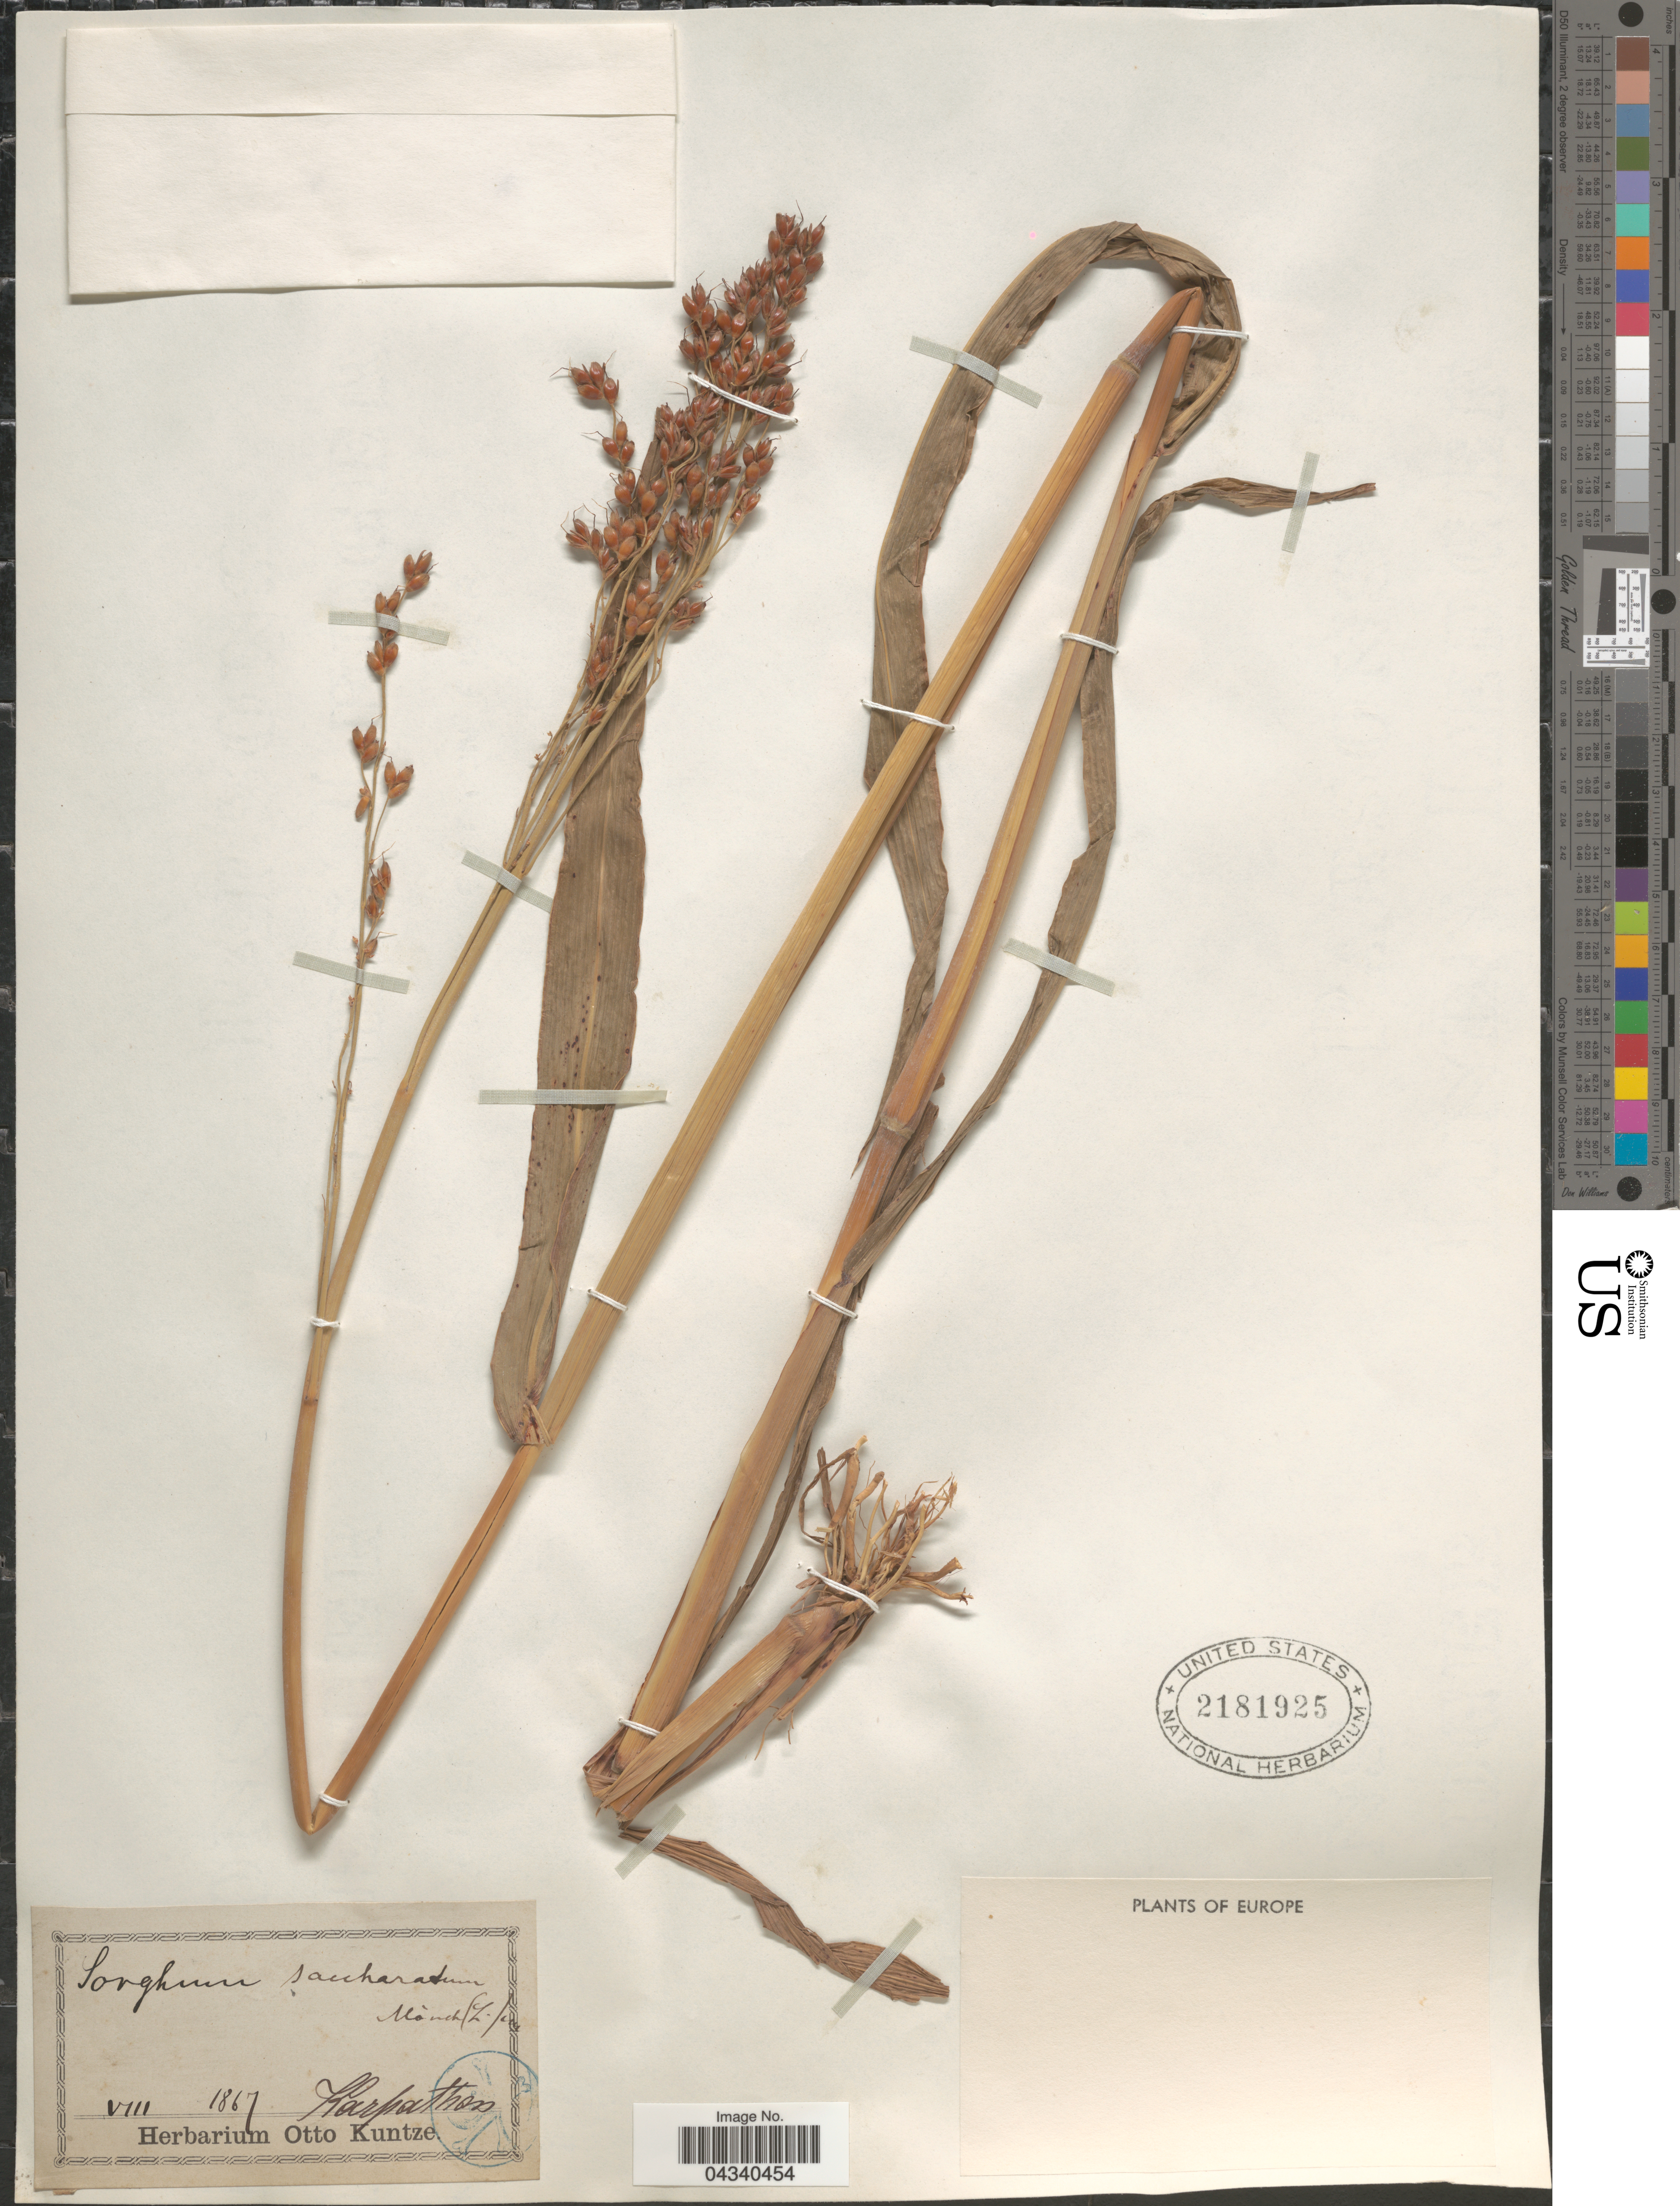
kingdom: Plantae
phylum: Tracheophyta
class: Liliopsida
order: Poales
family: Poaceae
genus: Sorghum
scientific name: Sorghum bicolor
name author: (L.) Moench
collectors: ex herb. Otto Kuntze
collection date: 1867-08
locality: Europe. Karpathen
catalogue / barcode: US 2181925